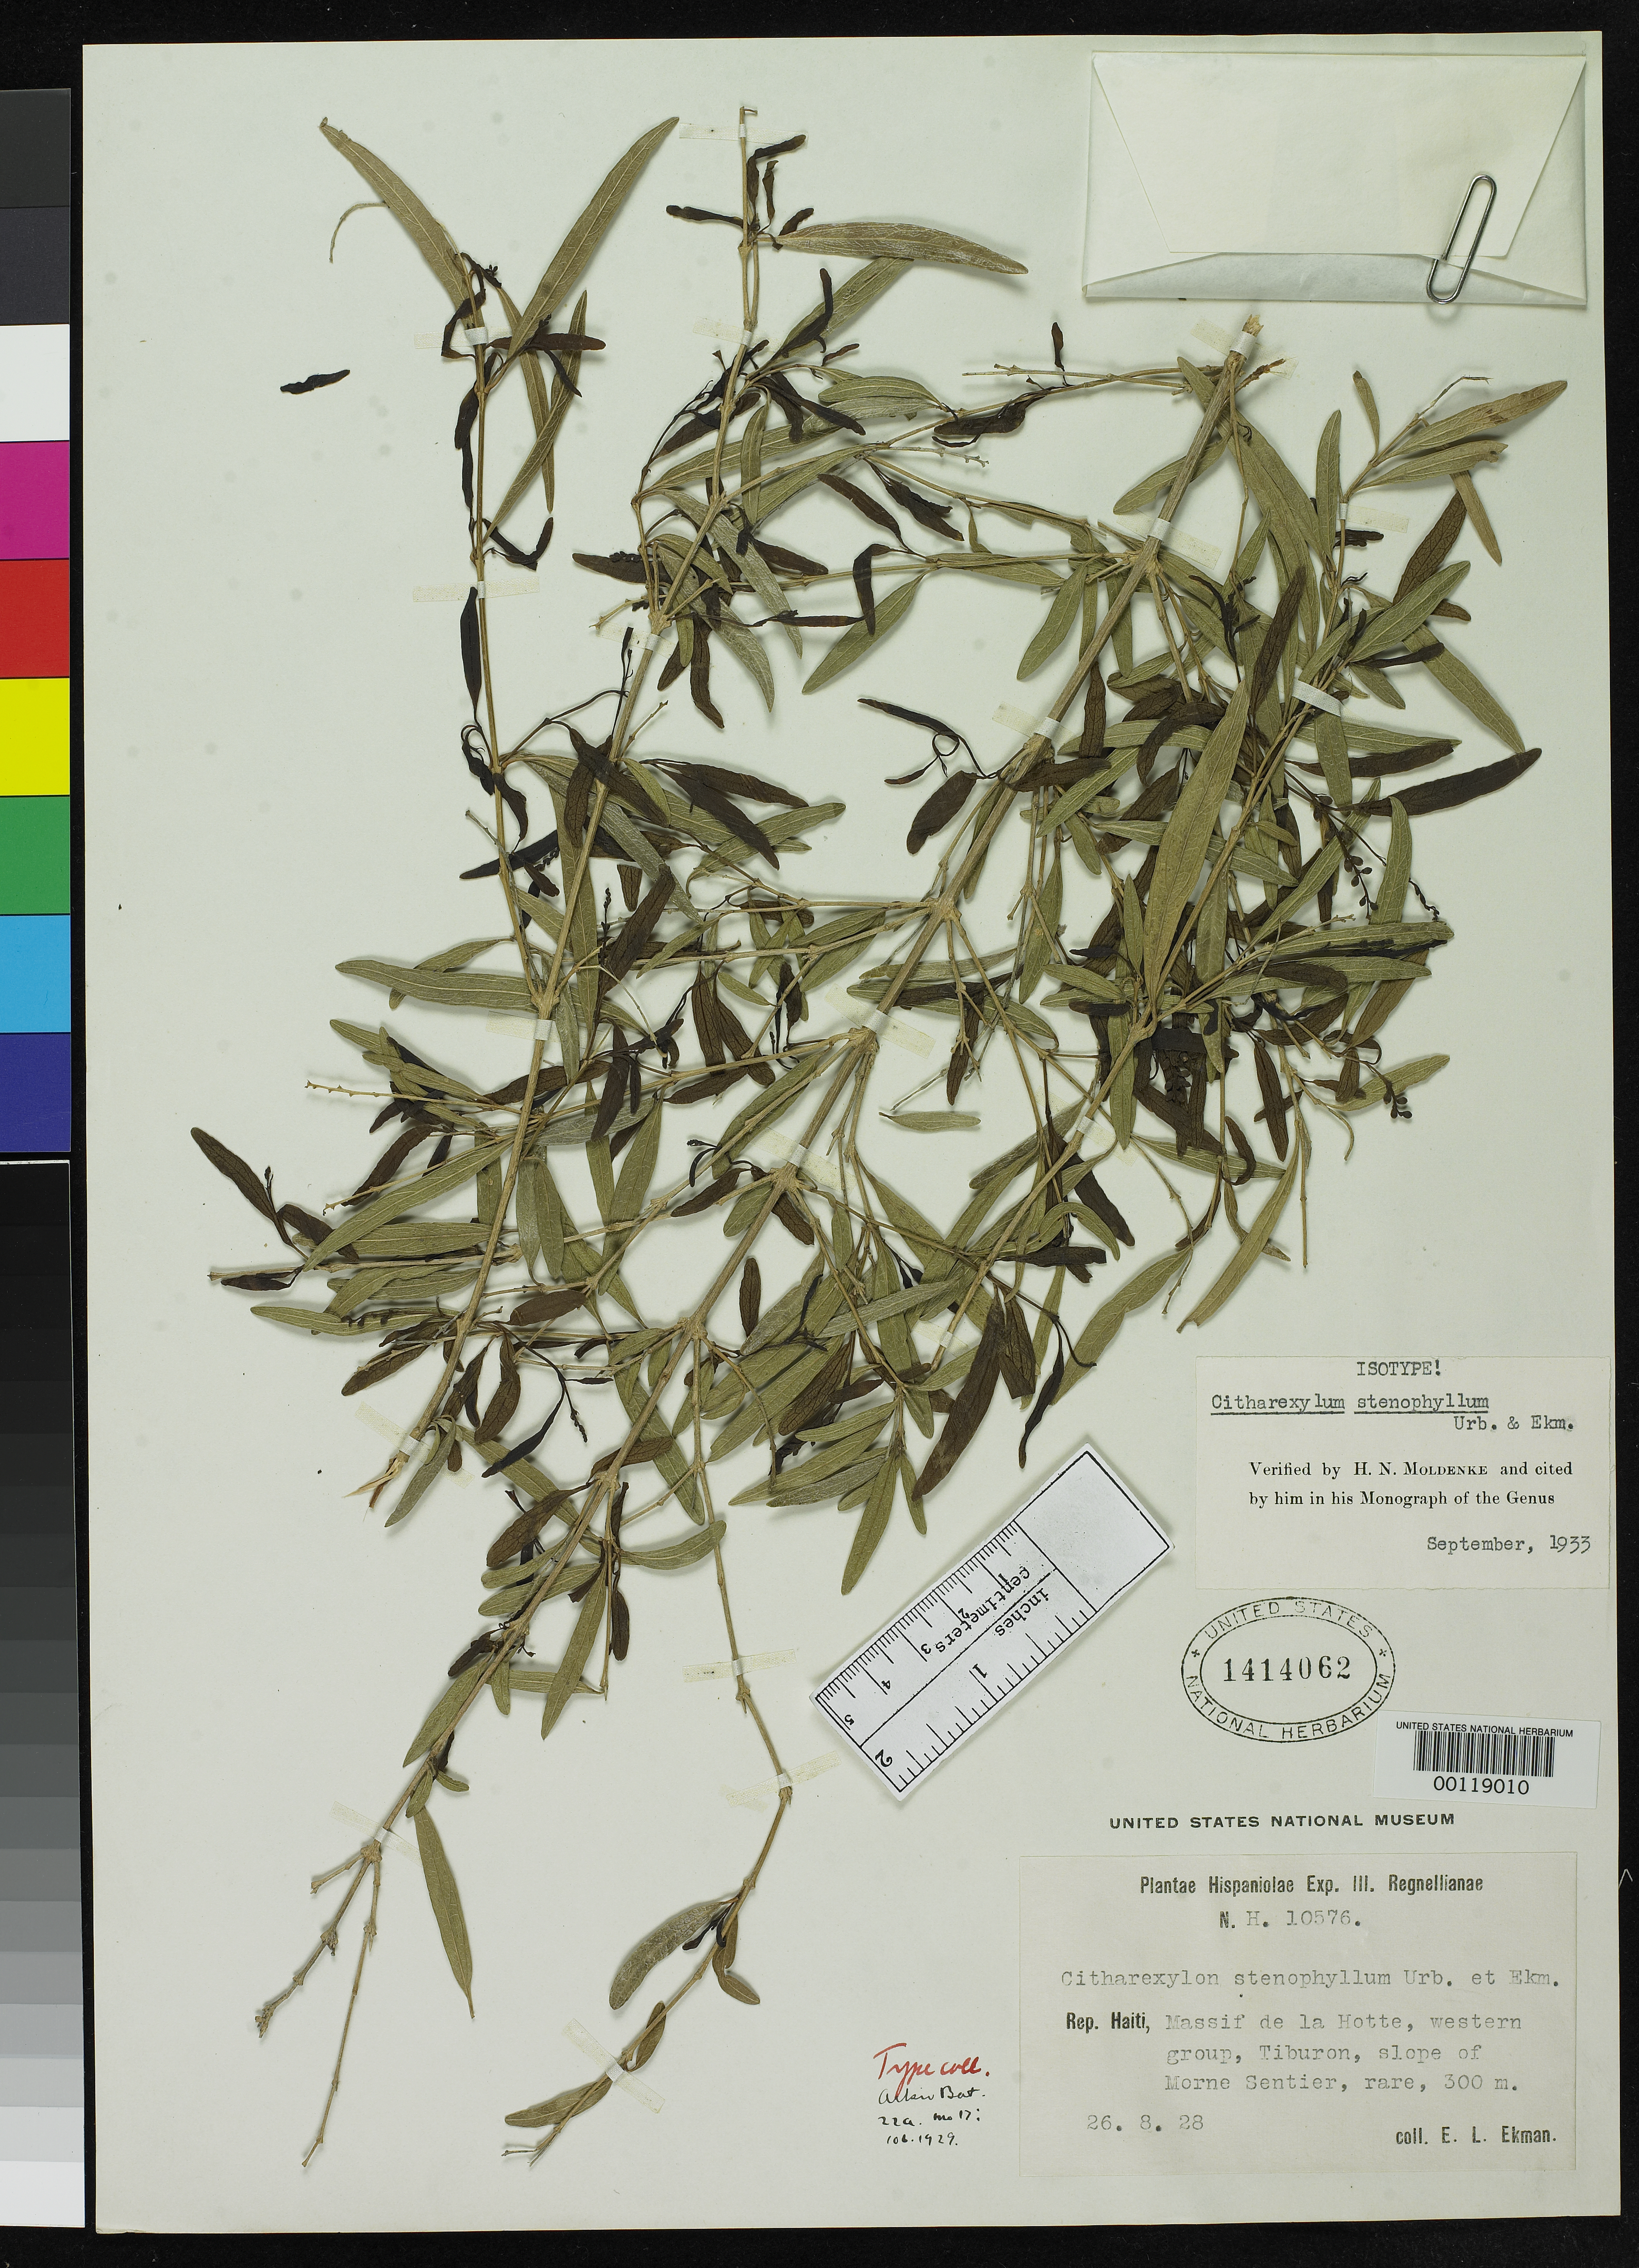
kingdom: Plantae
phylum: Tracheophyta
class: Magnoliopsida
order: Lamiales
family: Verbenaceae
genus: Citharexylum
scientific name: Citharexylum stenophyllum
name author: Urb. & Ekman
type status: Isotype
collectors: E. L. Ekman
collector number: H 10576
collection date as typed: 26 Aug 1928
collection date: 1928-08-26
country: Haiti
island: Hispaniola Island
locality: Massif de La Hotte, prope Tiburon, Morne Sentier.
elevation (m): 300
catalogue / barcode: US 1414062